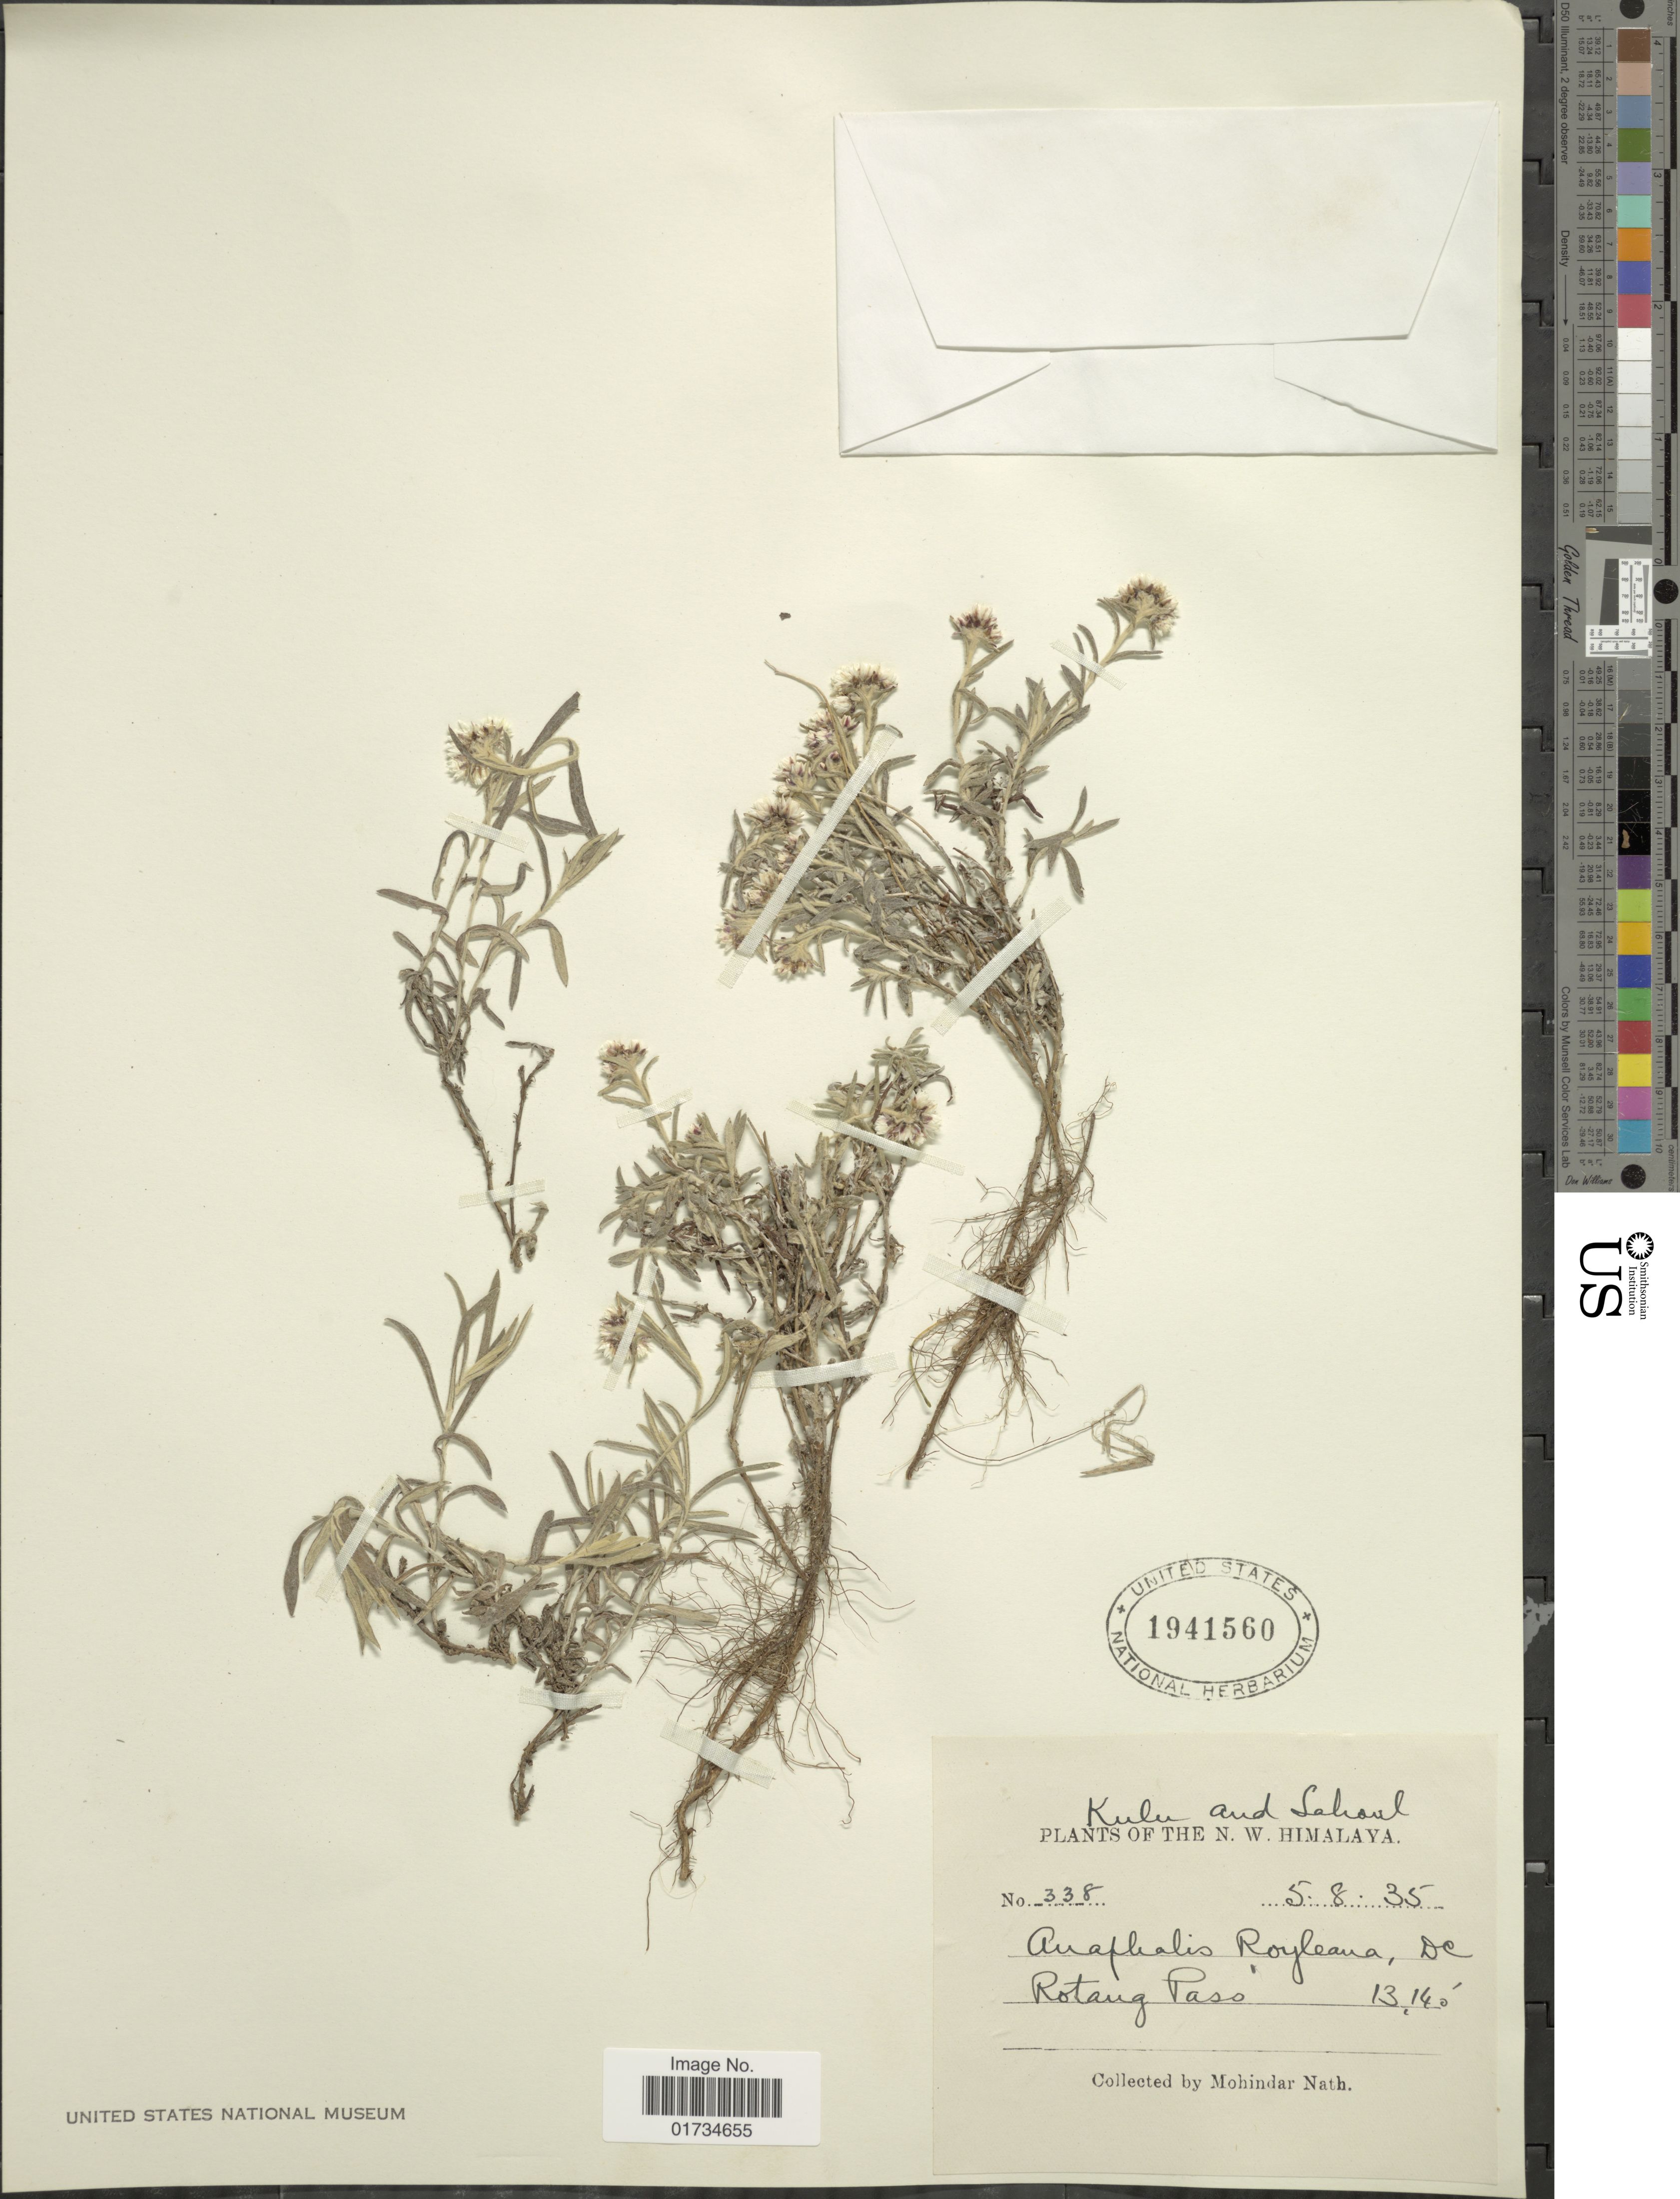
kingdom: Plantae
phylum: Tracheophyta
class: Magnoliopsida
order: Asterales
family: Asteraceae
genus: Anaphalis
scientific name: Anaphalis margaritacea var. cinnamomea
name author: (DC.) Herder & Maxim.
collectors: M. Nath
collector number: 338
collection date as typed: Transcribed d/m/y: 5/8/35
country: India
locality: Kulu and Lahoul. N. W. Himalaya. Rotang Paso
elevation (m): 4005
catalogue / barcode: US 1941560